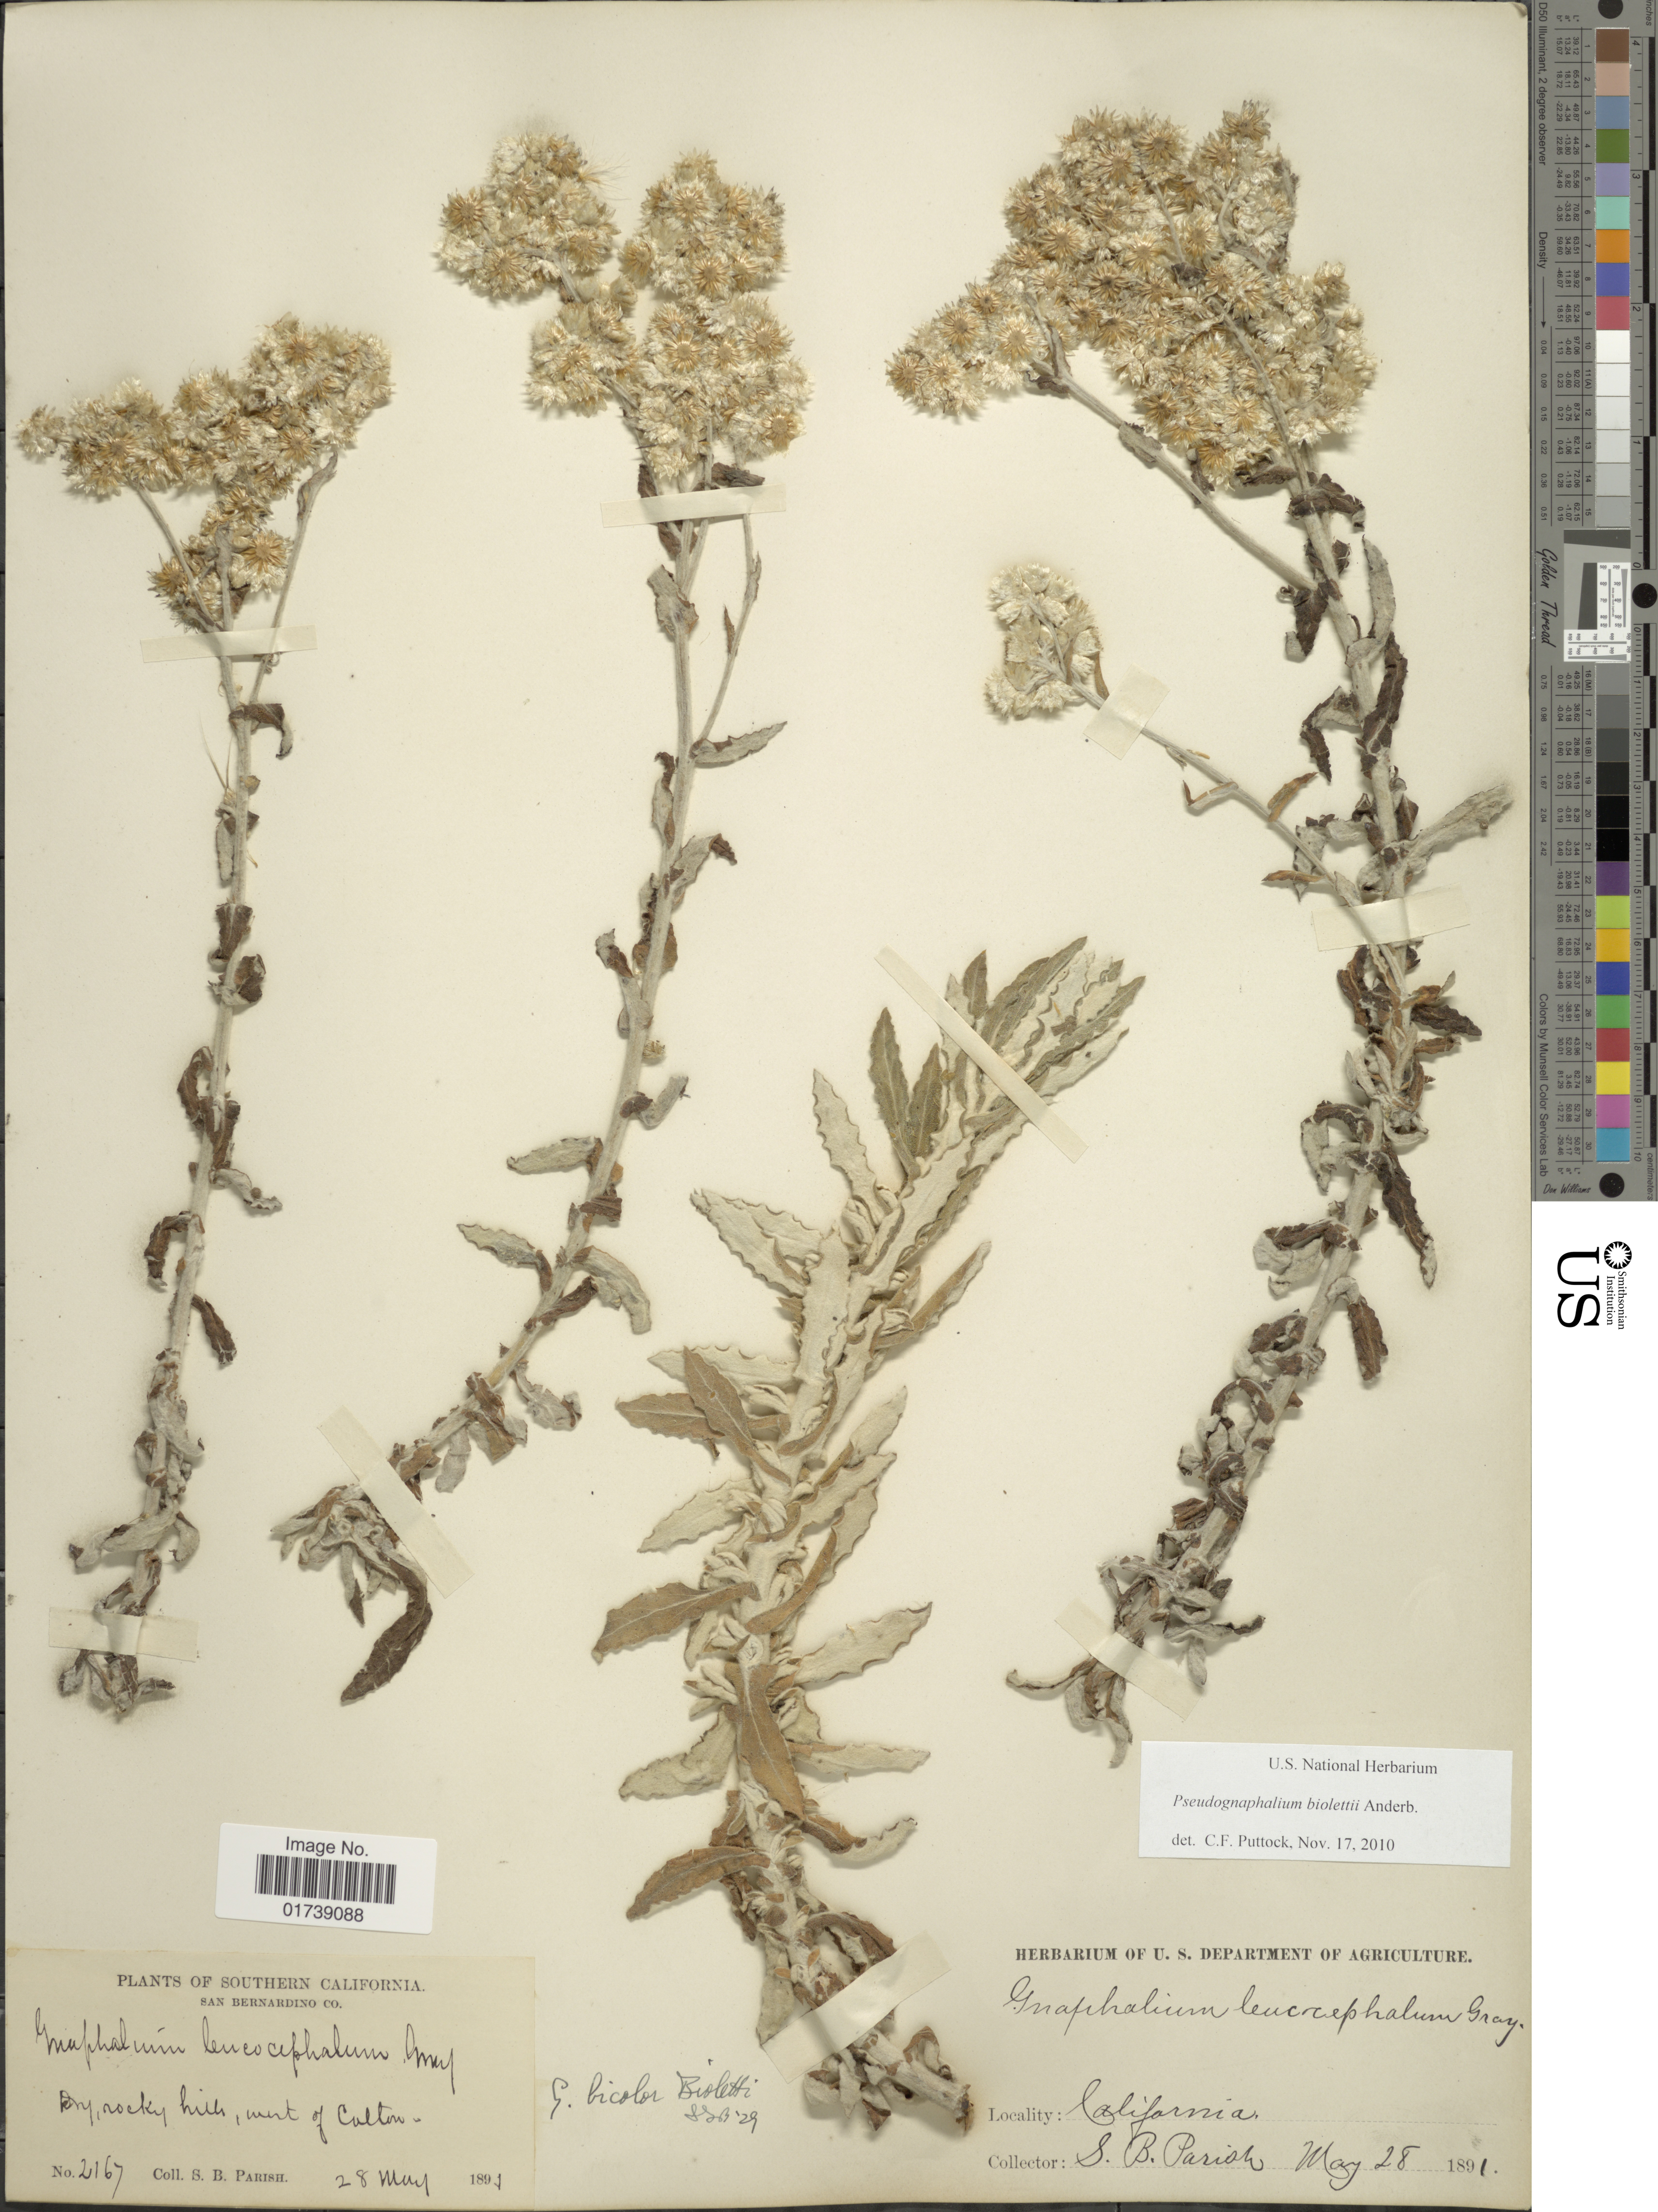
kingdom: Plantae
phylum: Tracheophyta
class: Magnoliopsida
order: Asterales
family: Asteraceae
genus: Pseudognaphalium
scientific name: Pseudognaphalium biolettii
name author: Anderb.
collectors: S. B. Parish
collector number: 2167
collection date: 1891-05-28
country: United States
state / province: California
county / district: San Bernardino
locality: Southern California, San Bernardino Co., West of Cotton